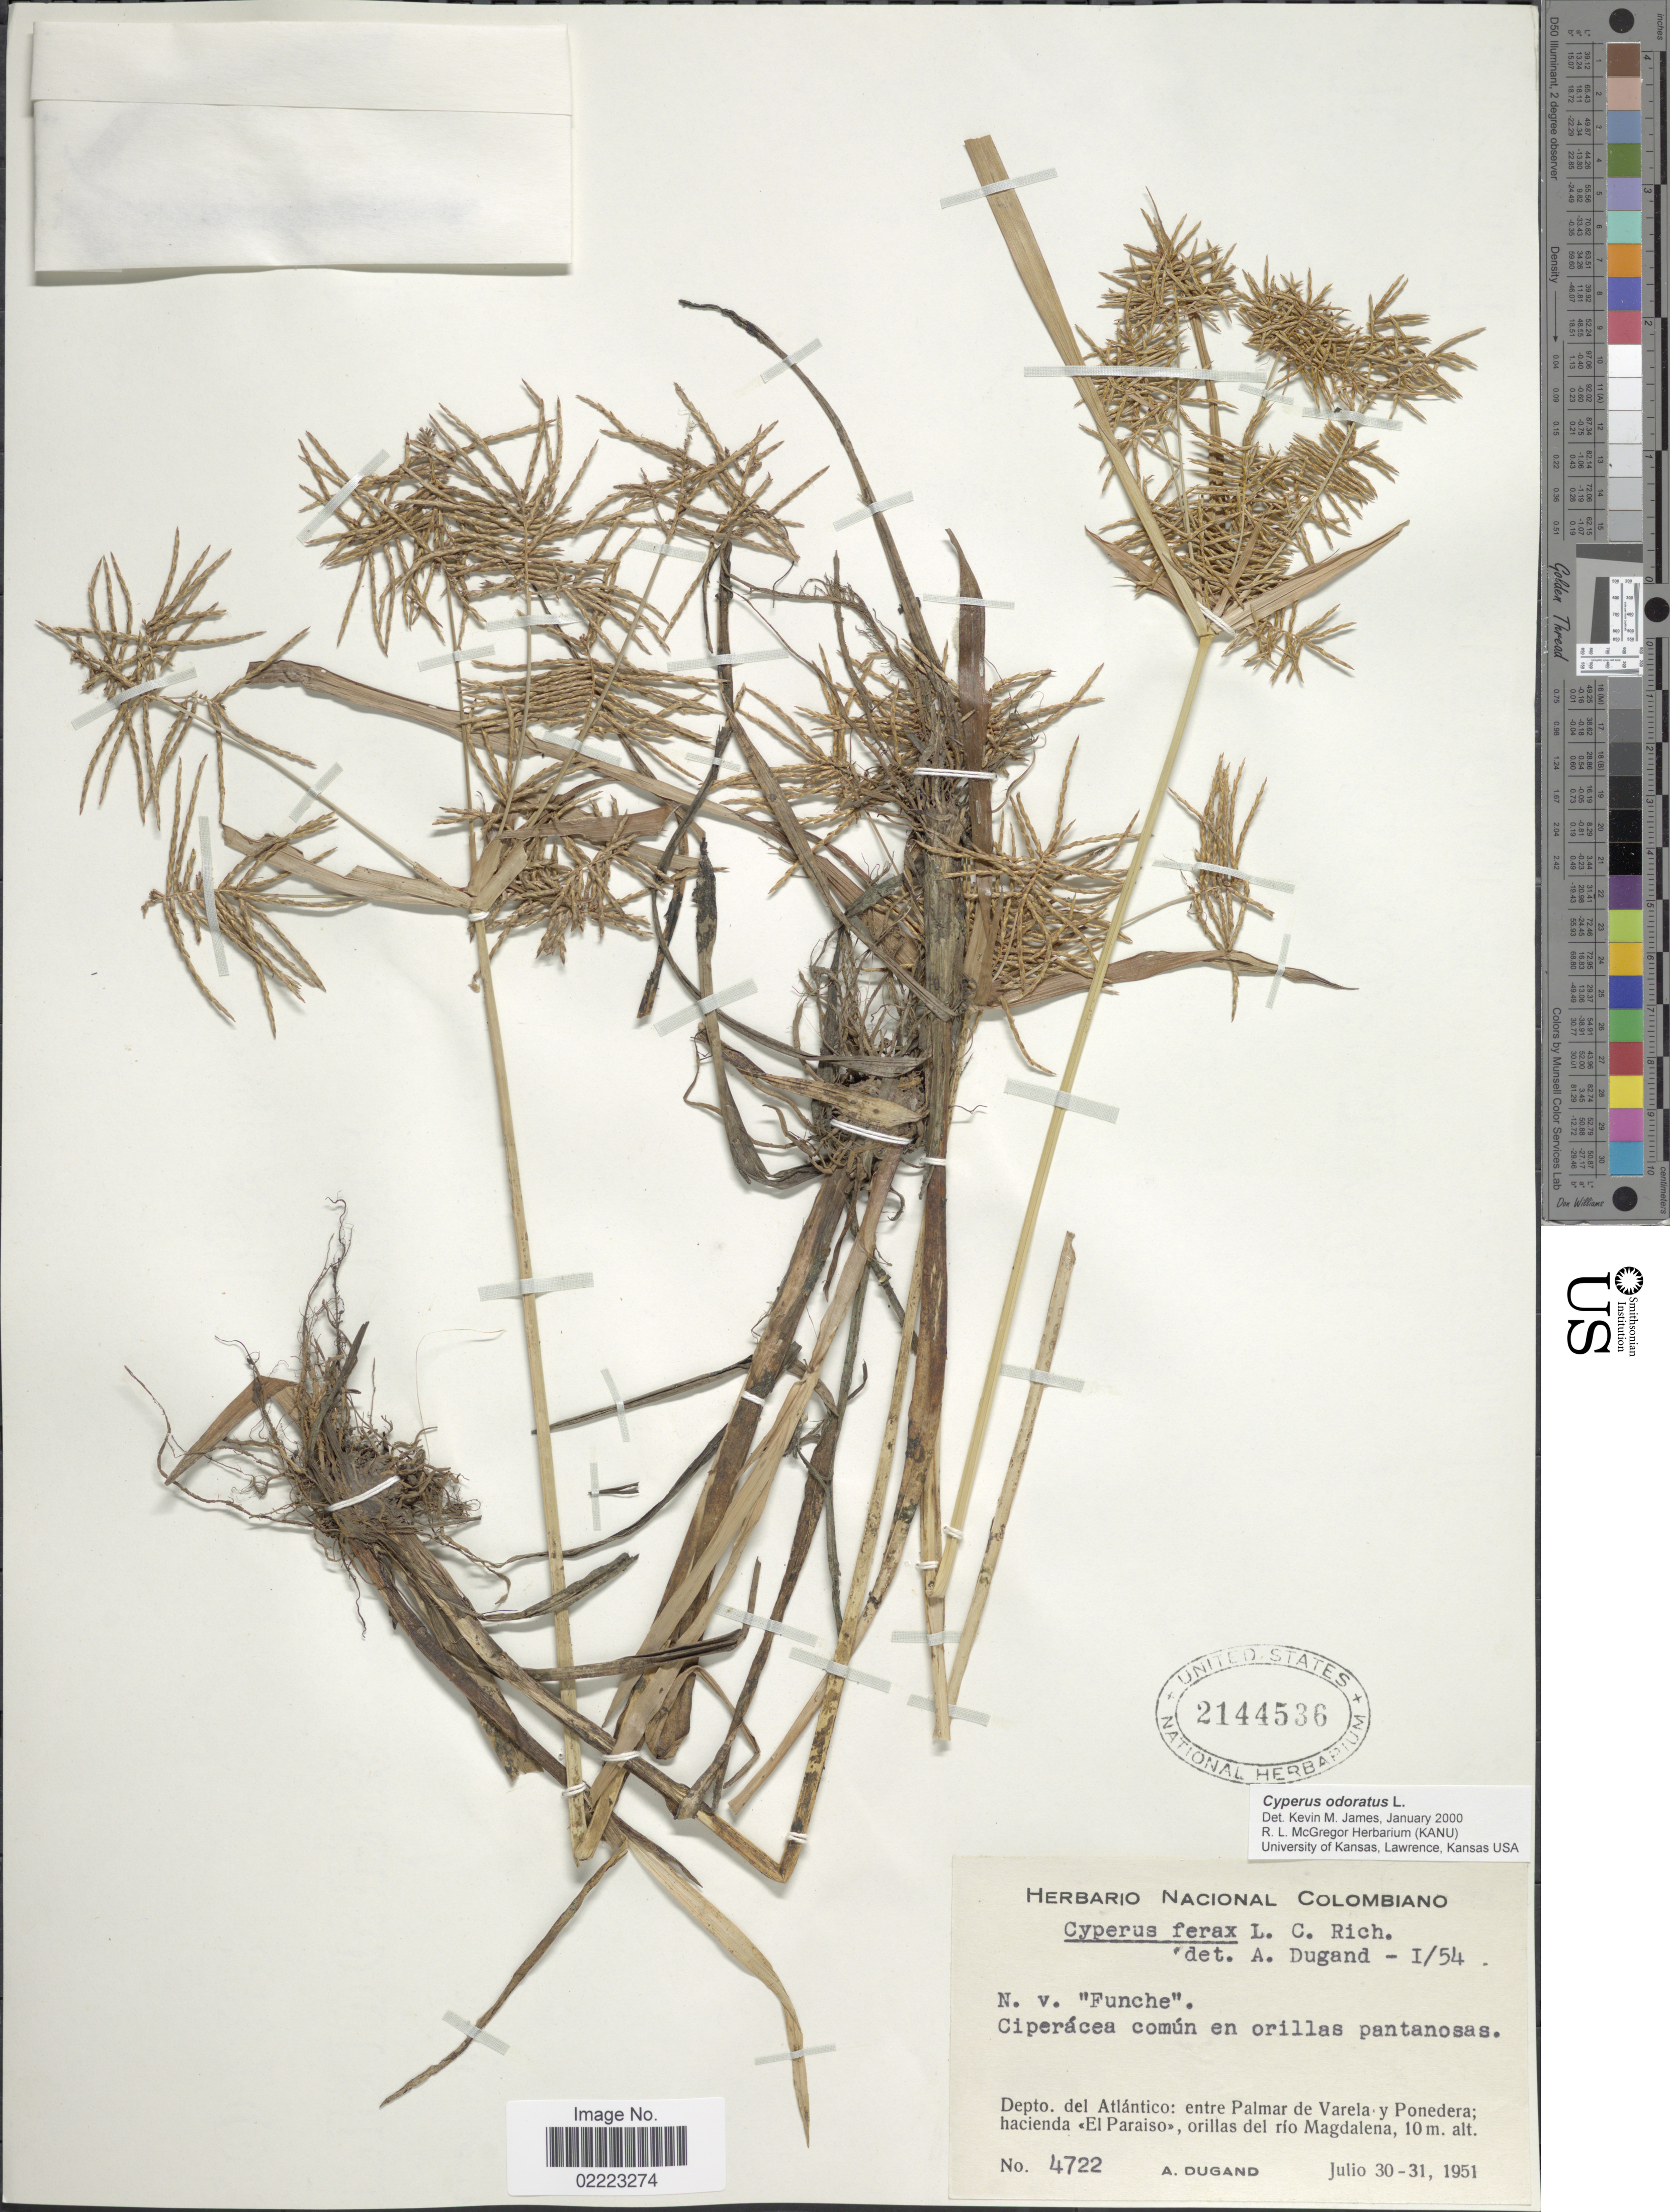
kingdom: Plantae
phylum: Tracheophyta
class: Liliopsida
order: Poales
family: Cyperaceae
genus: Cyperus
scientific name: Cyperus odoratus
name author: L.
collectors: A. Dugand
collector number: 4722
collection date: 1951-07-30/1951-07-31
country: Colombia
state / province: Atlántico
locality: Depto. del Atlantico: entre Palmar de Varela y Ponedera; hacienda <<El Paraiso>>, orillas del rio Magdalena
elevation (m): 10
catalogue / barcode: US 2144536